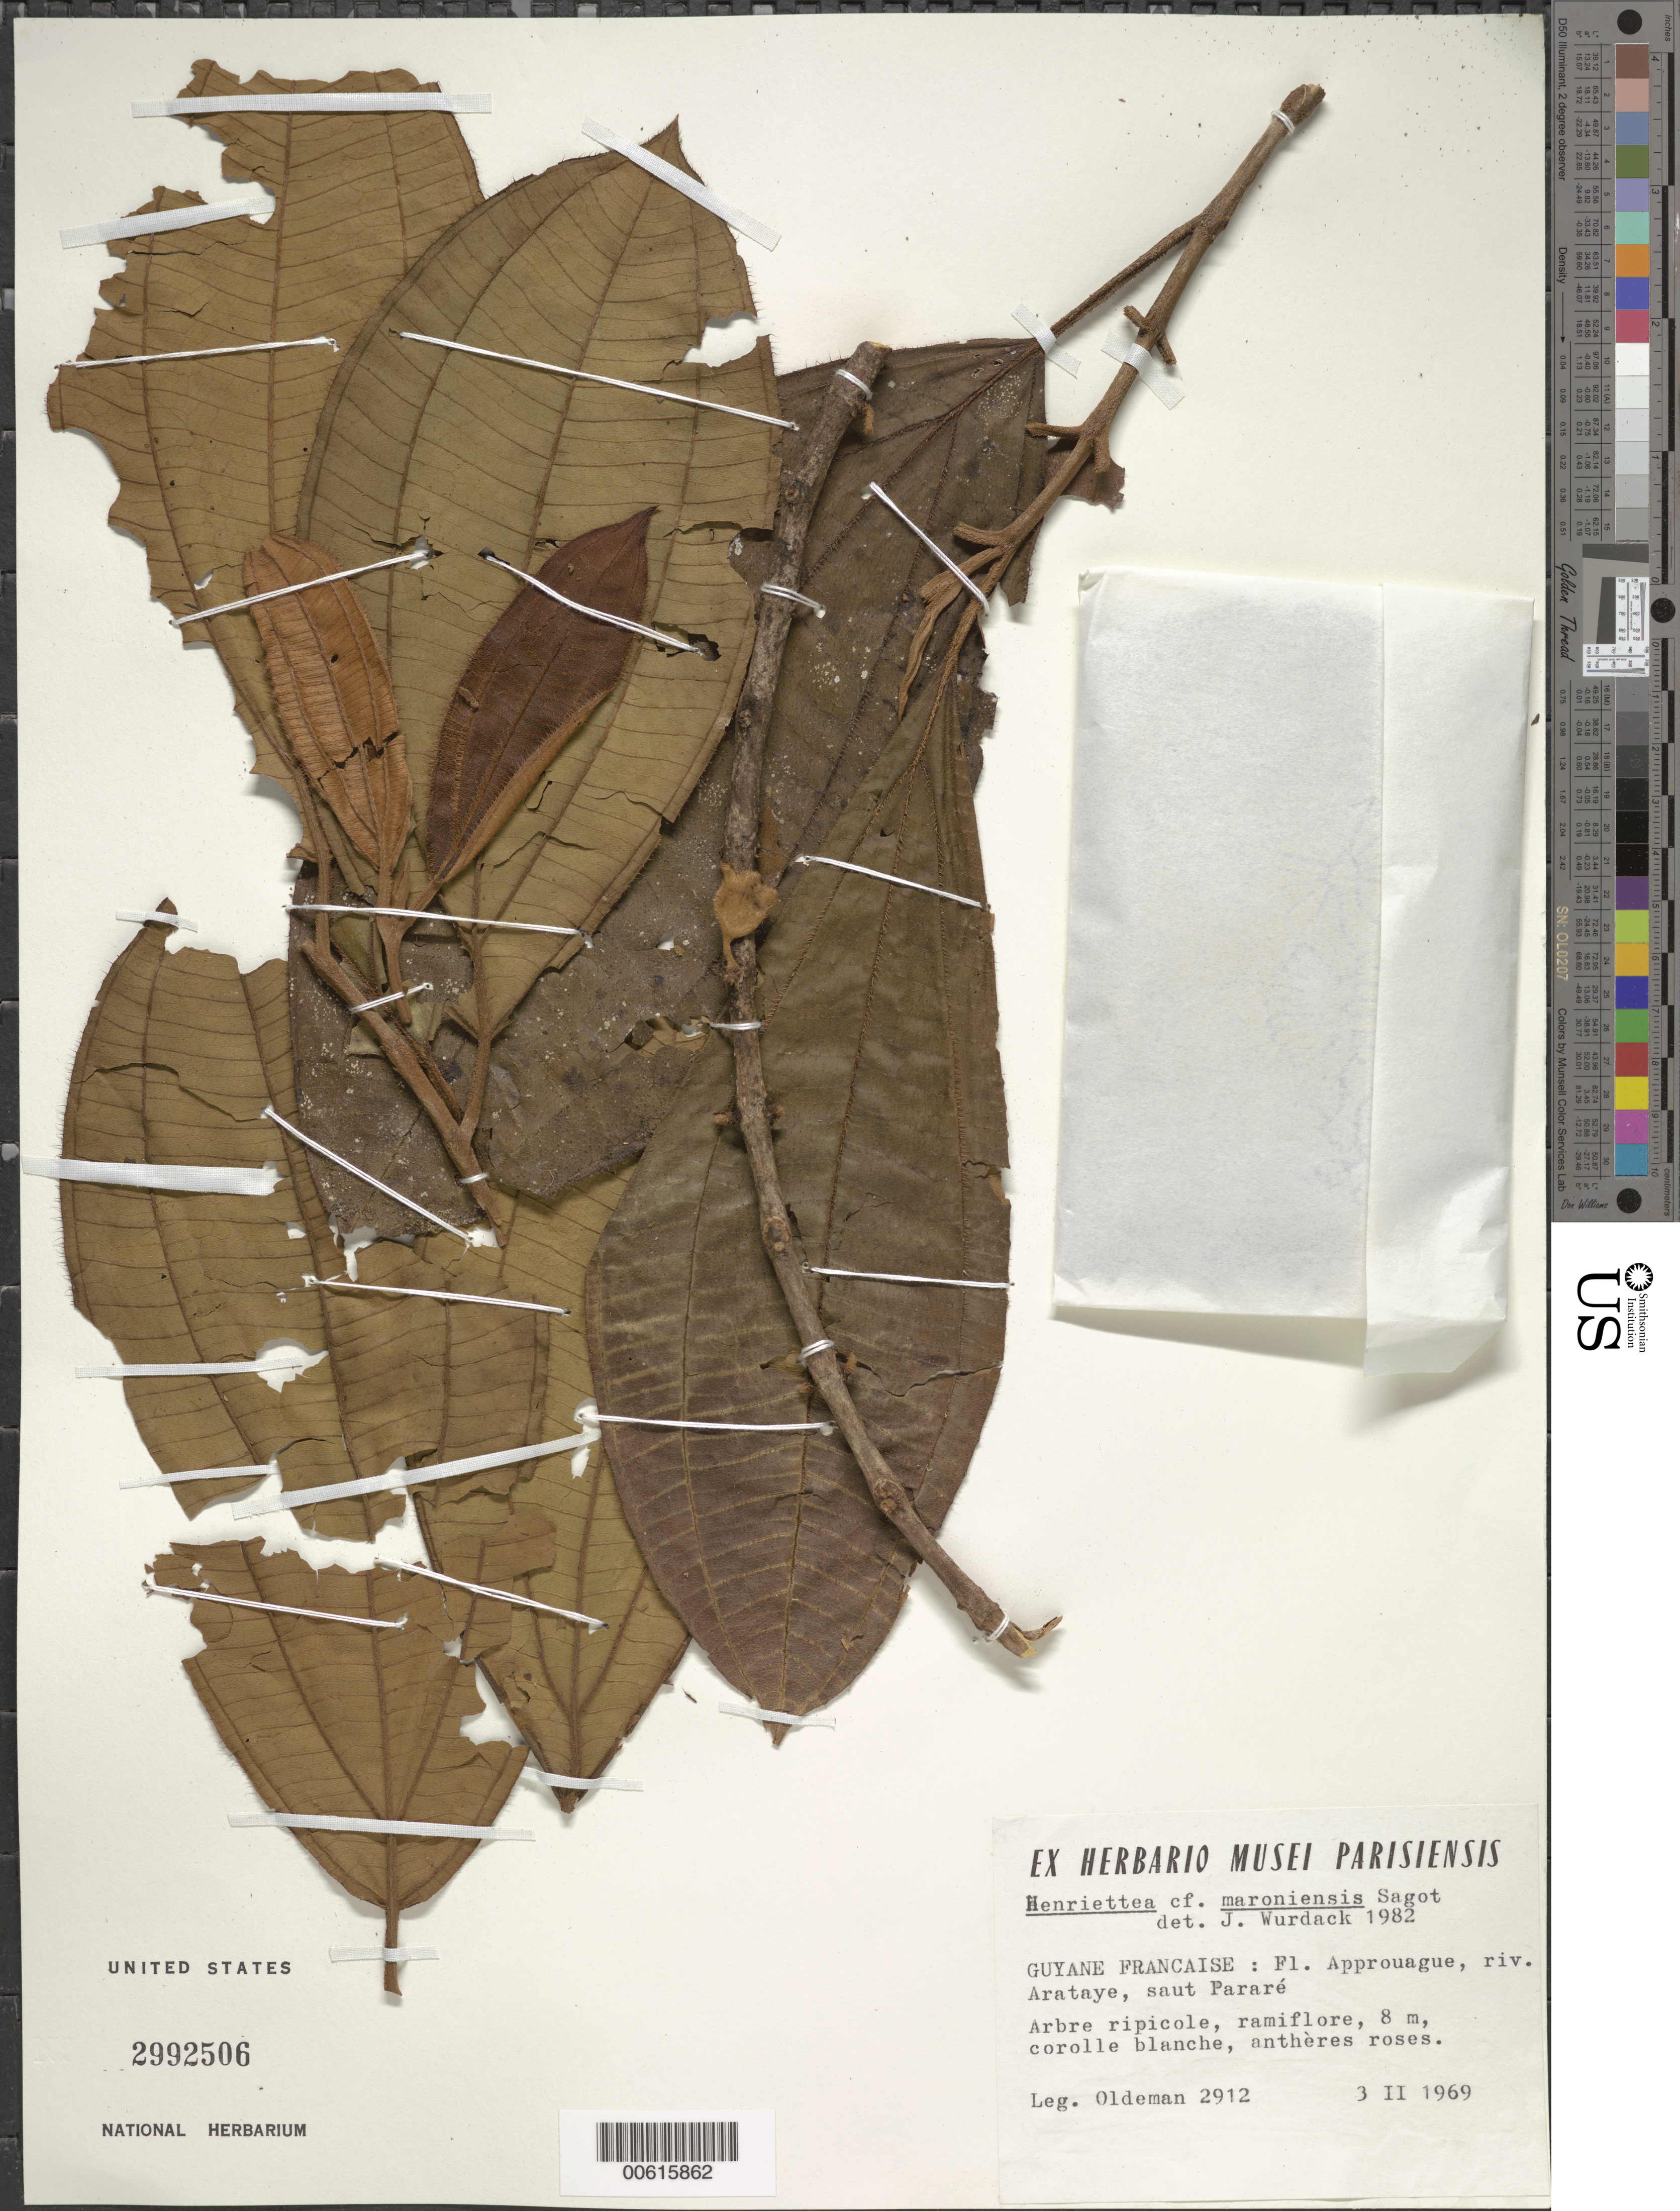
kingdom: Plantae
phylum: Tracheophyta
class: Magnoliopsida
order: Myrtales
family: Melastomataceae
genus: Henriettea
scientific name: Henriettea maroniensis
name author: Sagot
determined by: Wurdack, John J., (US), US (UNITED STATES)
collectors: R. Oldeman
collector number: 2912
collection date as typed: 3-Feb-69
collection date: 1969-02-03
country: French Guiana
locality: Rivière Arataye (affluent de l'Approuague), Saut Pararé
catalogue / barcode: US 2992506